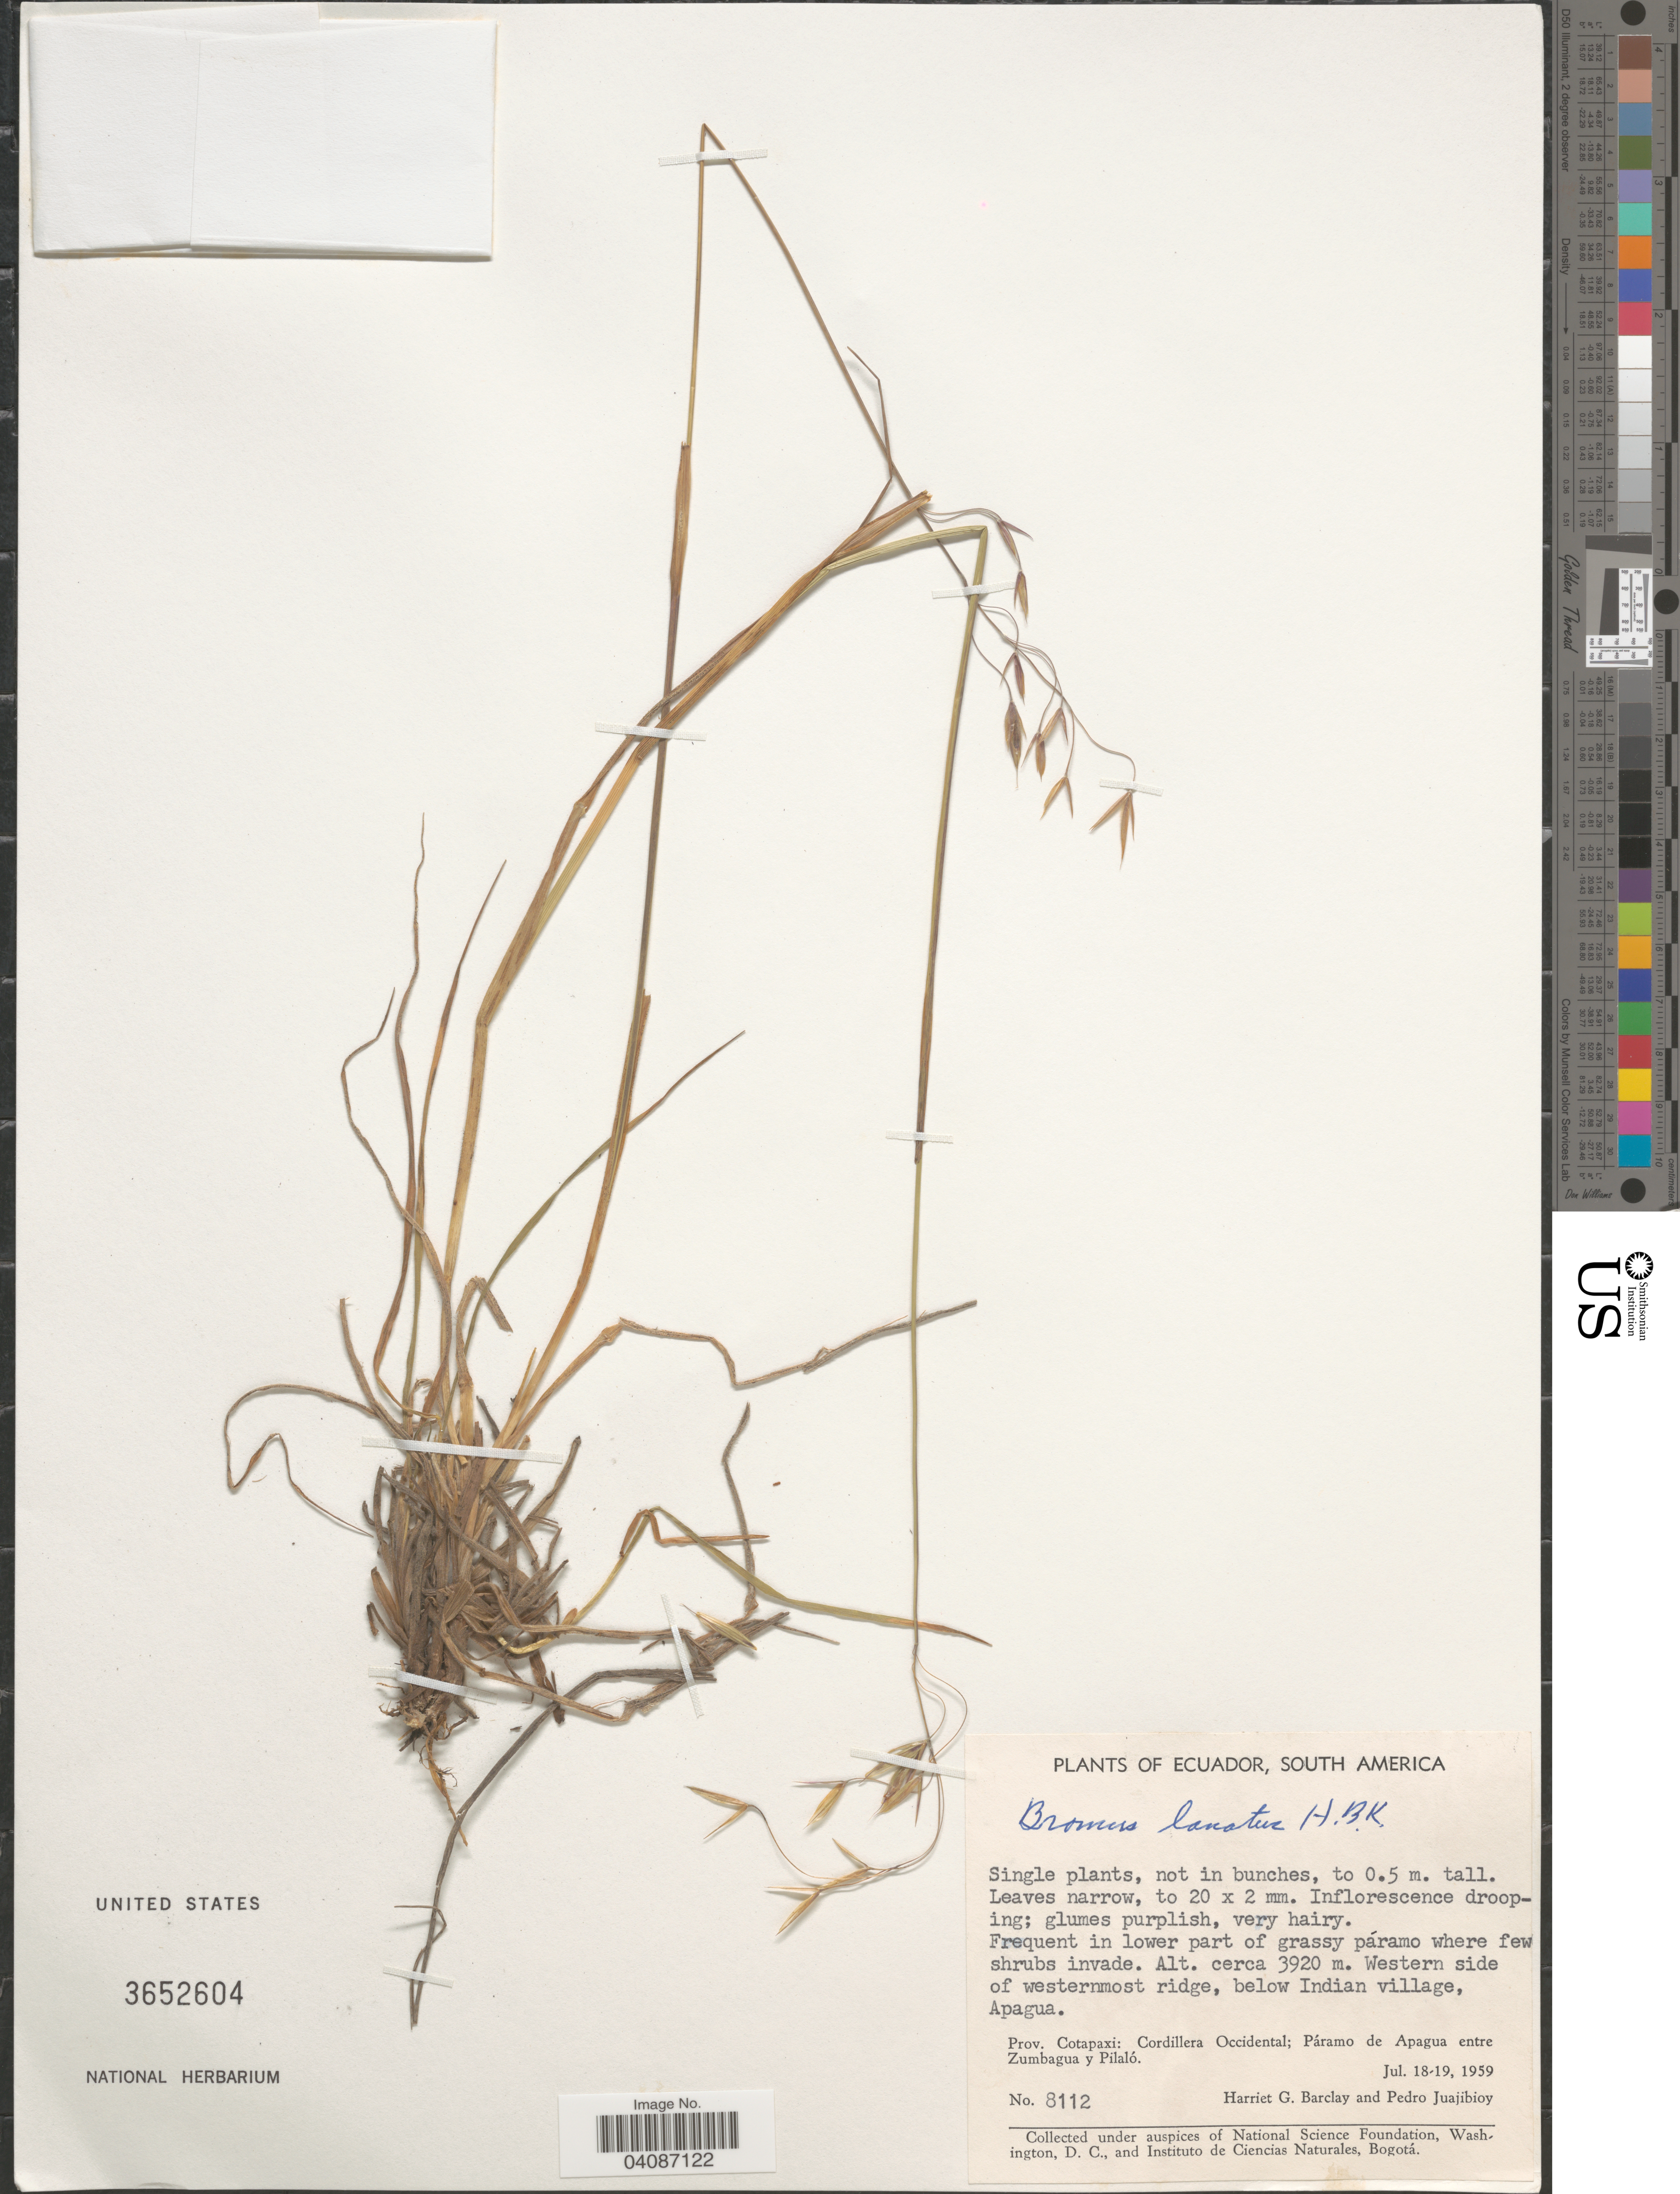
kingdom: Plantae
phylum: Tracheophyta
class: Liliopsida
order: Poales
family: Poaceae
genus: Bromus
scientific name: Bromus lanatus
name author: Kunth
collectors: H. G. Barclay & P. Juajibioy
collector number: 8112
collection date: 1959-07-18/1959-07-19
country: Ecuador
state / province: Cotopaxi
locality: Western side of westernmost ridge, below Indian village, Apagua. Cordillera Occidental; Páramo de Apagua entre Zumbagua y Pilaló.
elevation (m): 3920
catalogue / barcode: US 3652604